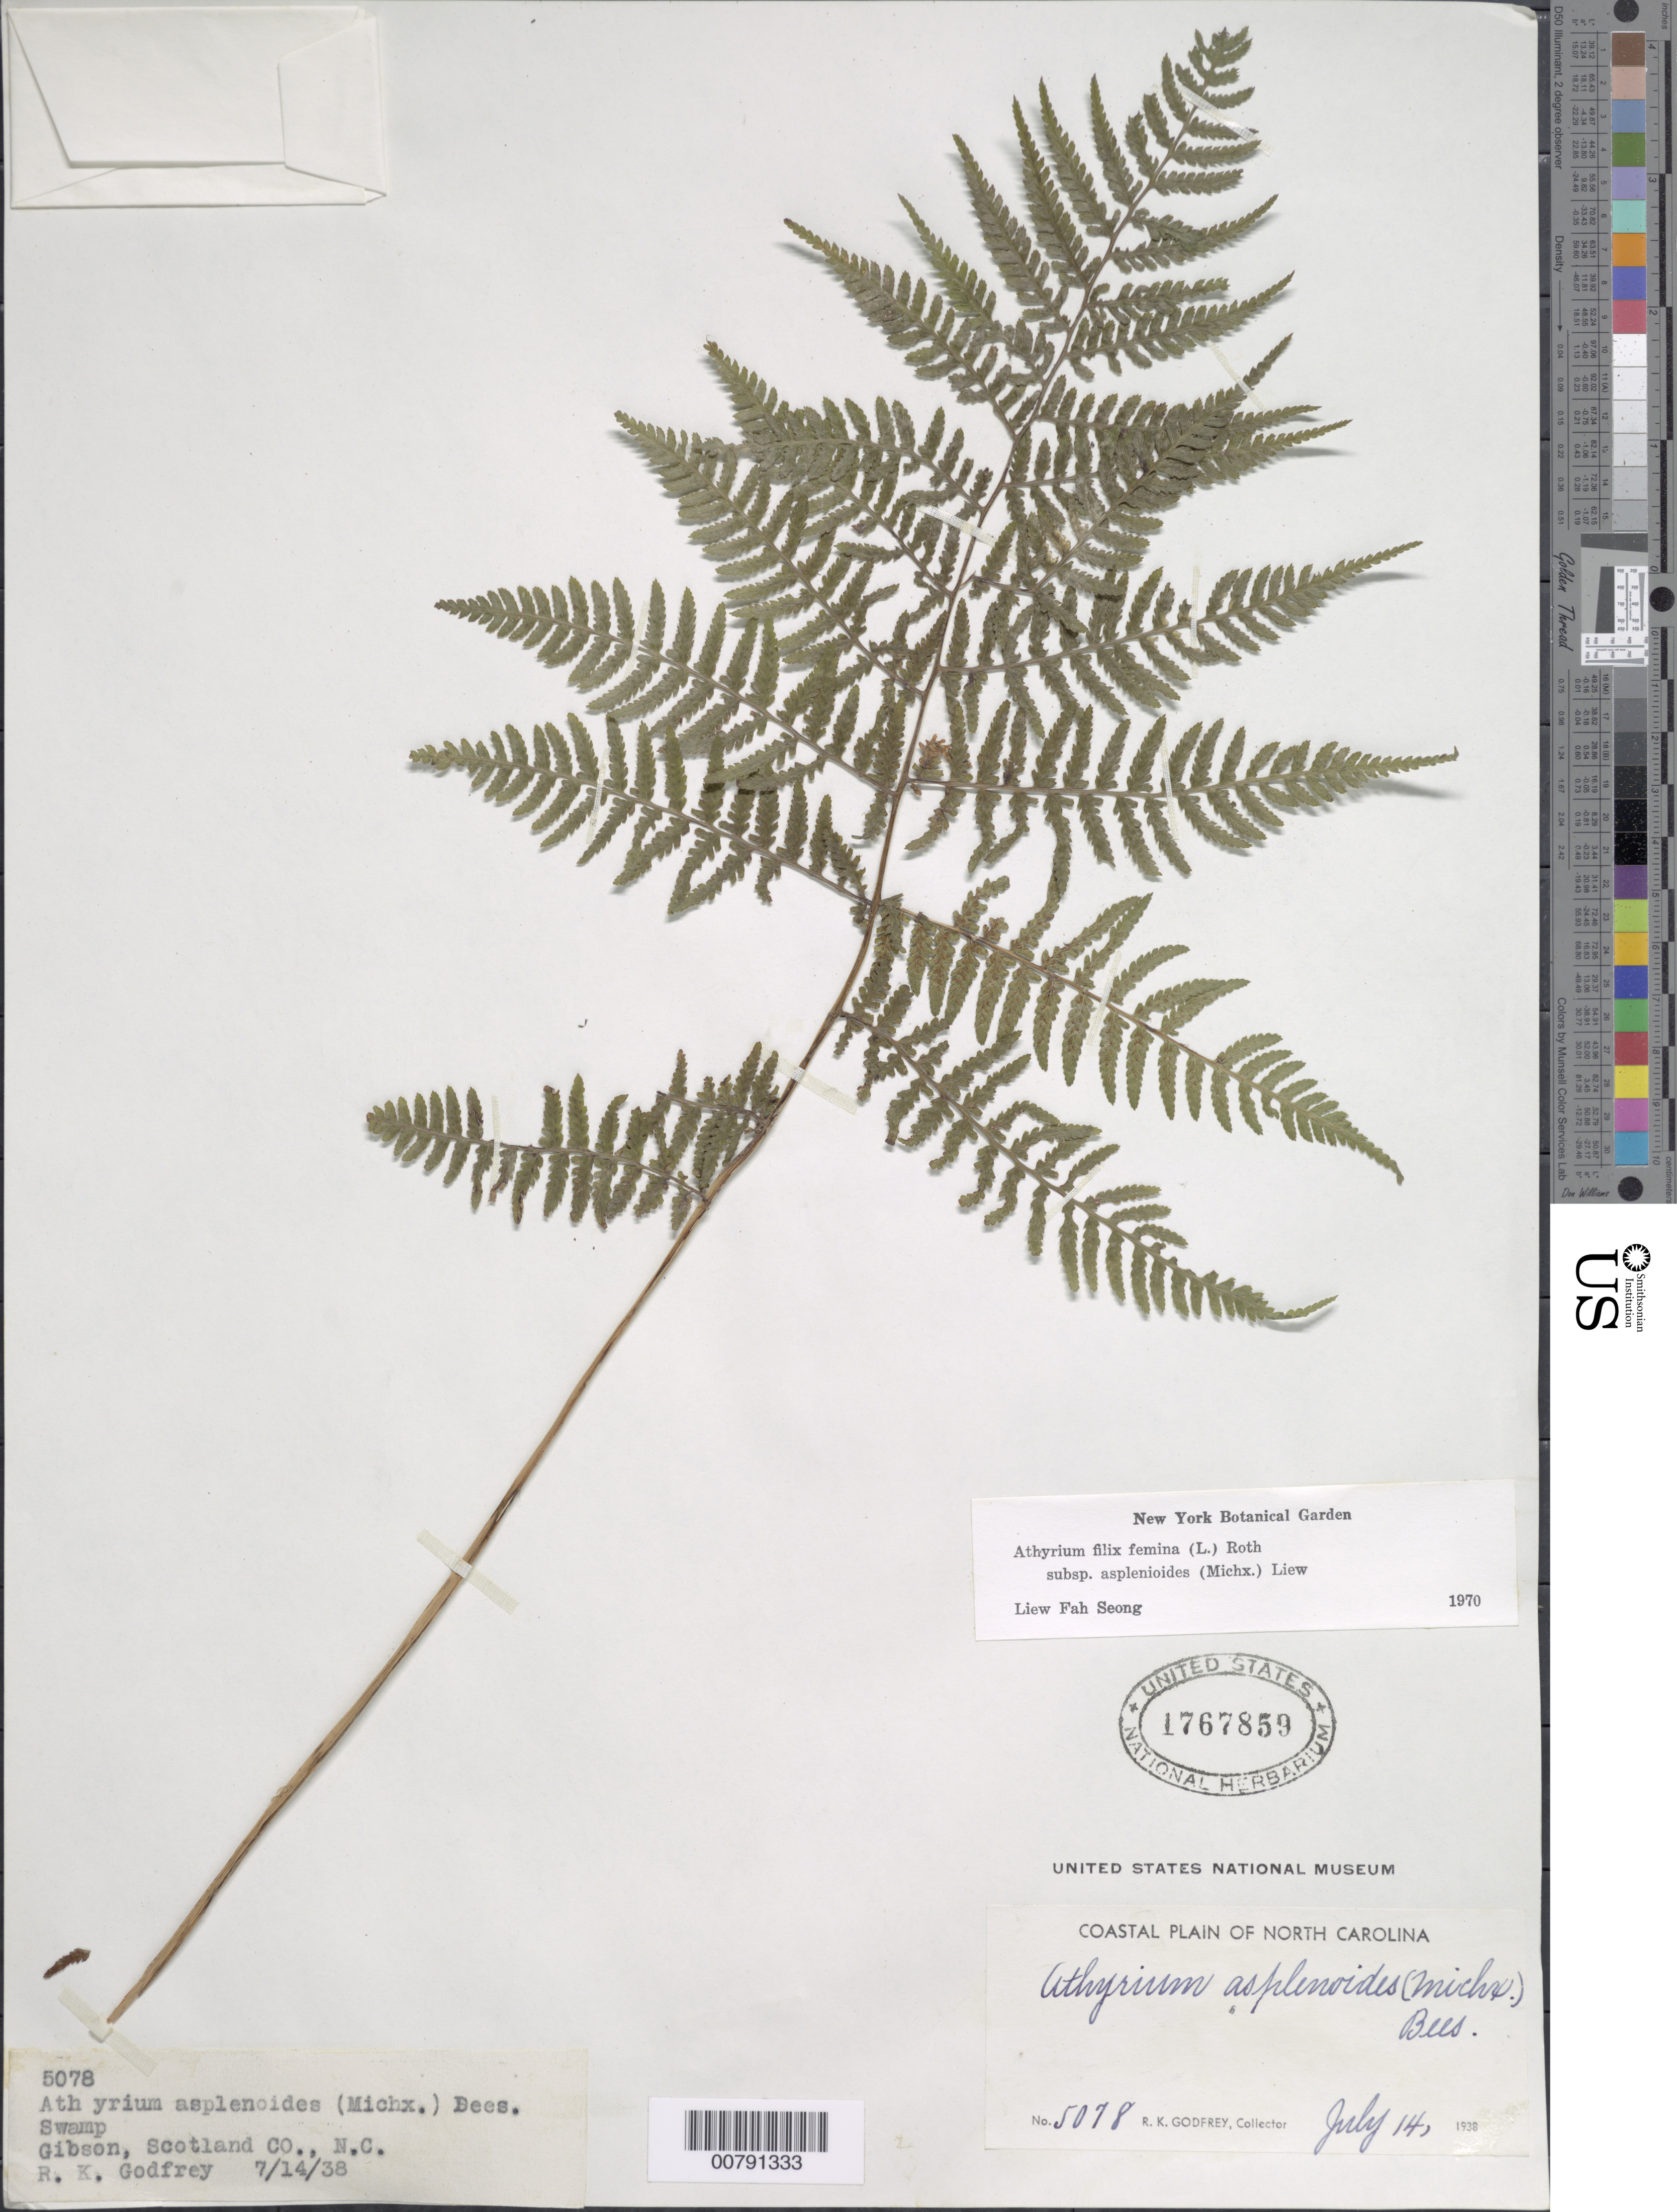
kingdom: Plantae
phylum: Tracheophyta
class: Polypodiopsida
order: Polypodiales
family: Athyriaceae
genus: Athyrium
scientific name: Athyrium filix-femina subsp. asplenioides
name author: (Michx.) Hultén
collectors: R. K. Godfrey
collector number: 5078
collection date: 1938-07-14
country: United States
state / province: North Carolina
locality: Gibson, Scotland Co.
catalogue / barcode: US 1767859